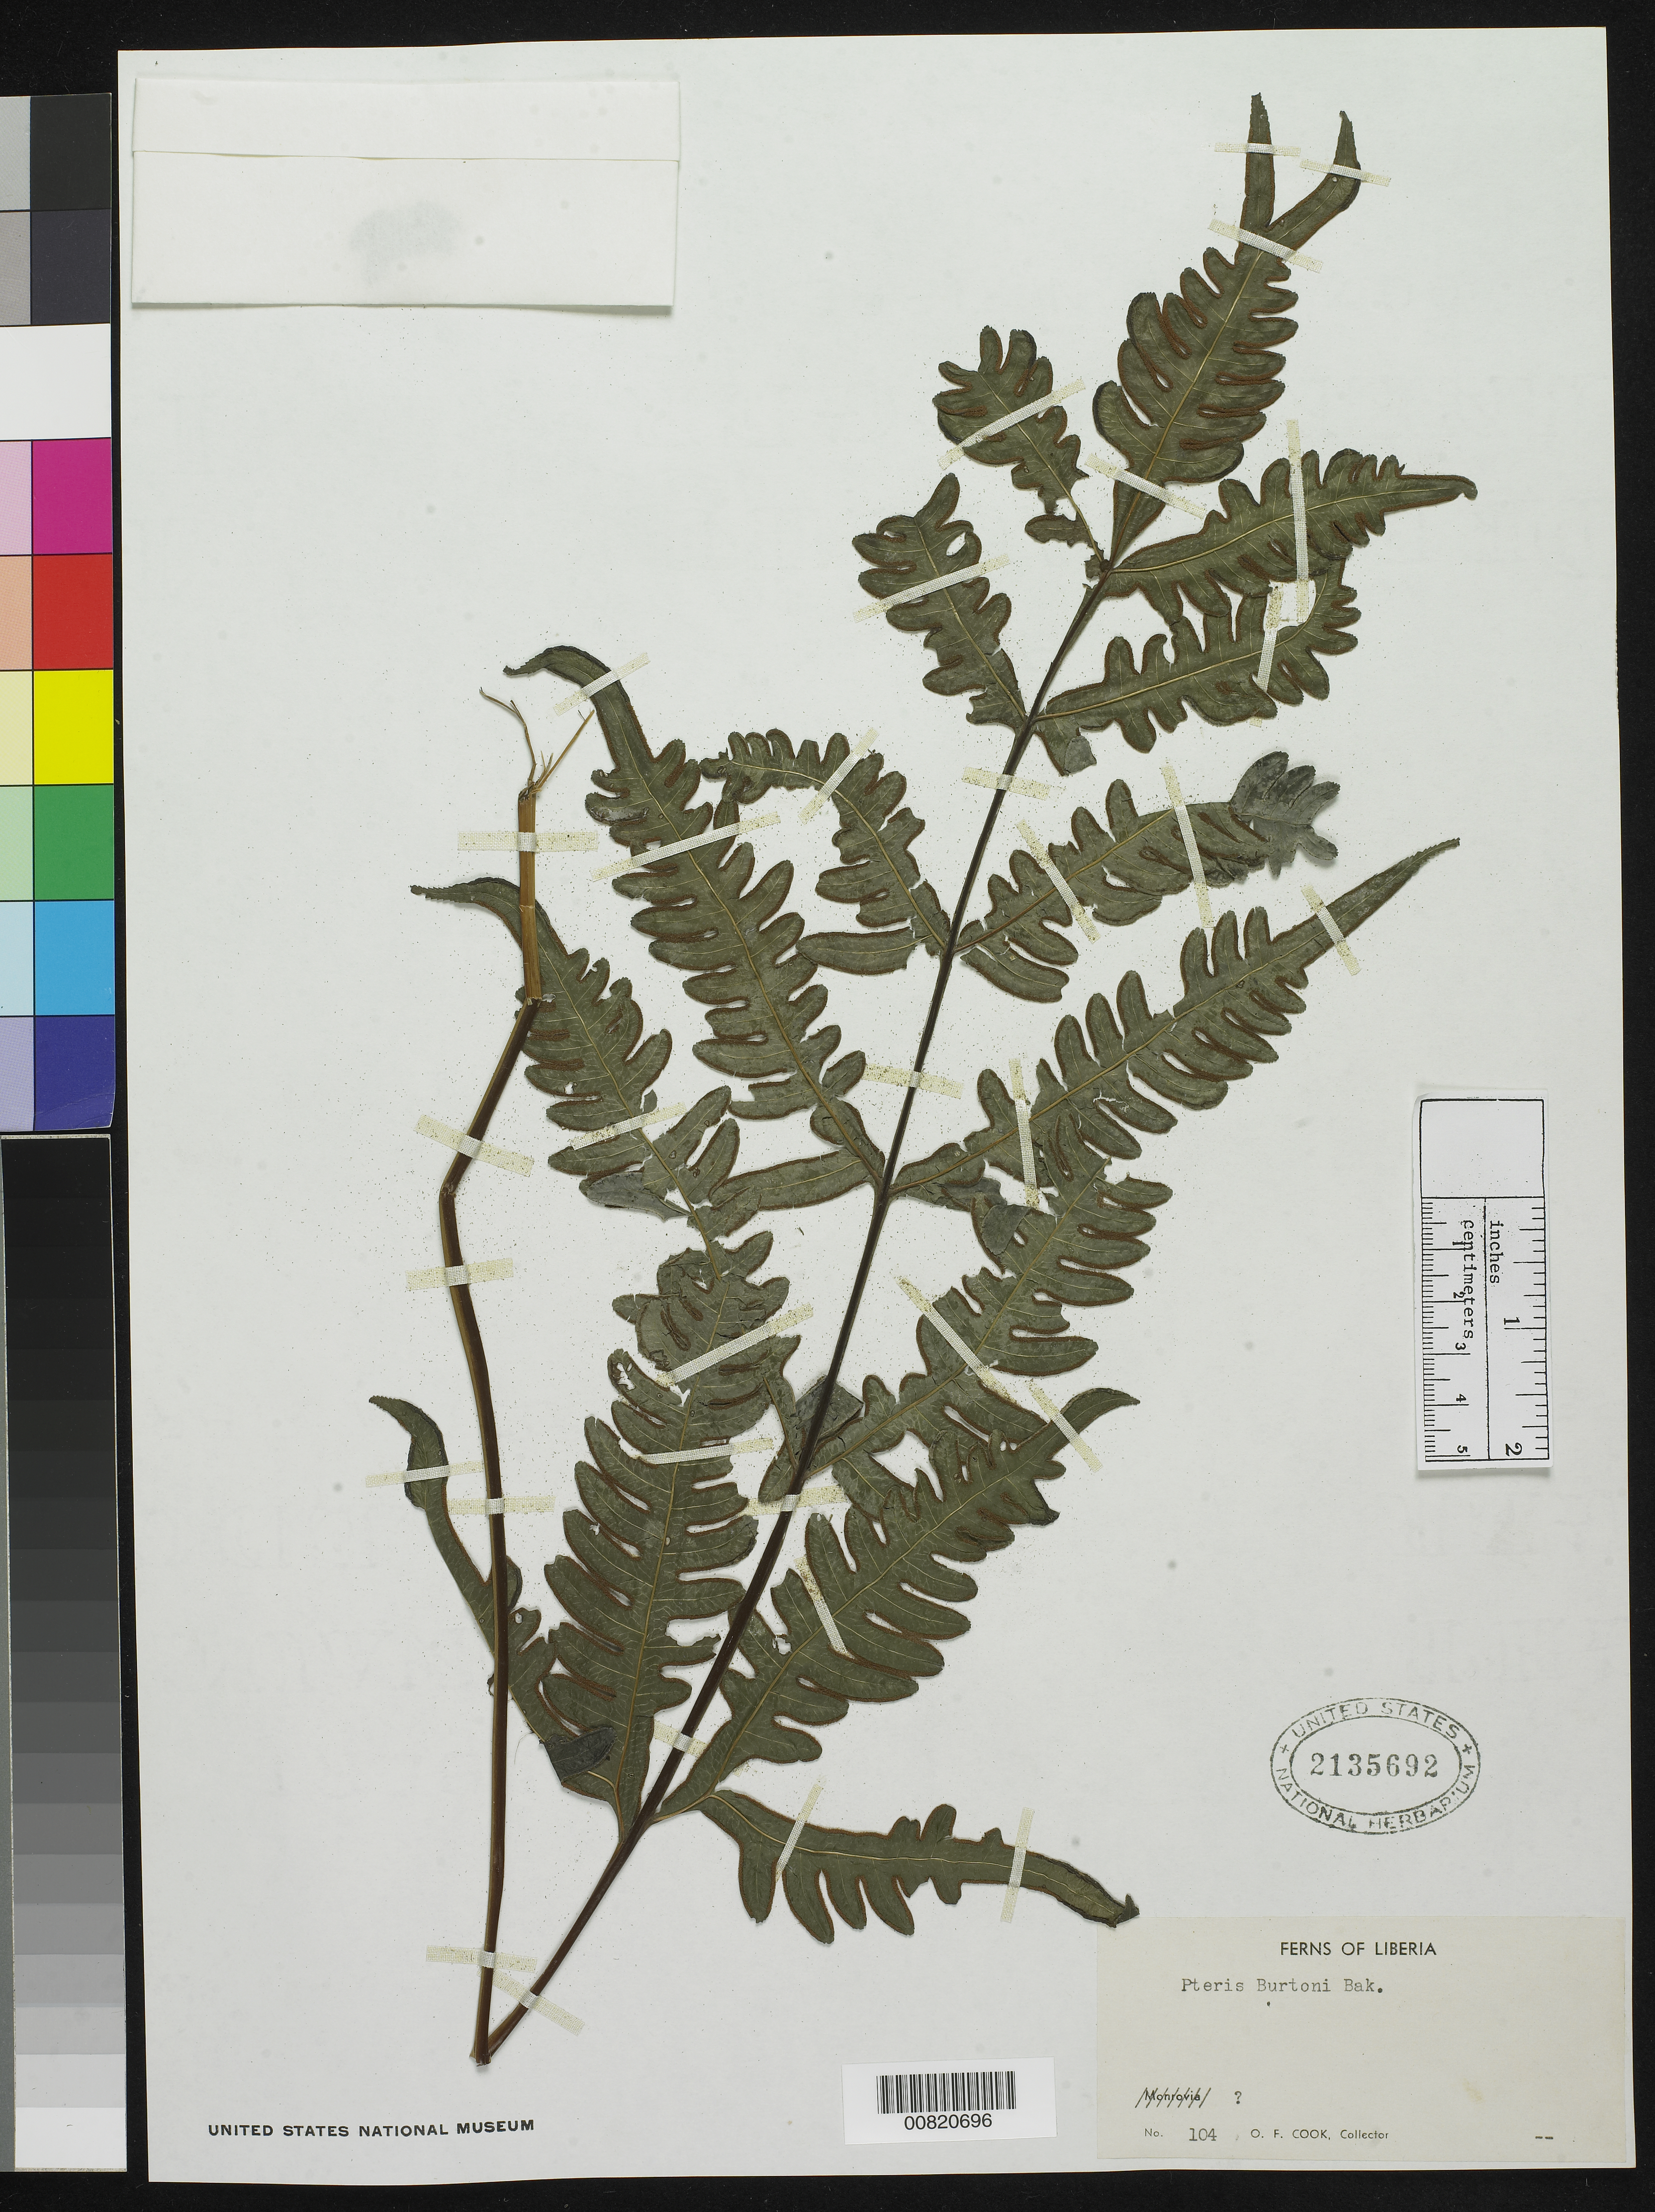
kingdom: Plantae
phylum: Tracheophyta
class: Polypodiopsida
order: Polypodiales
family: Pteridaceae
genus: Pteris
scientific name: Pteris atrovirens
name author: Willd.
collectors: O. F. Cook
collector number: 104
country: Liberia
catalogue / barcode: US 2135692